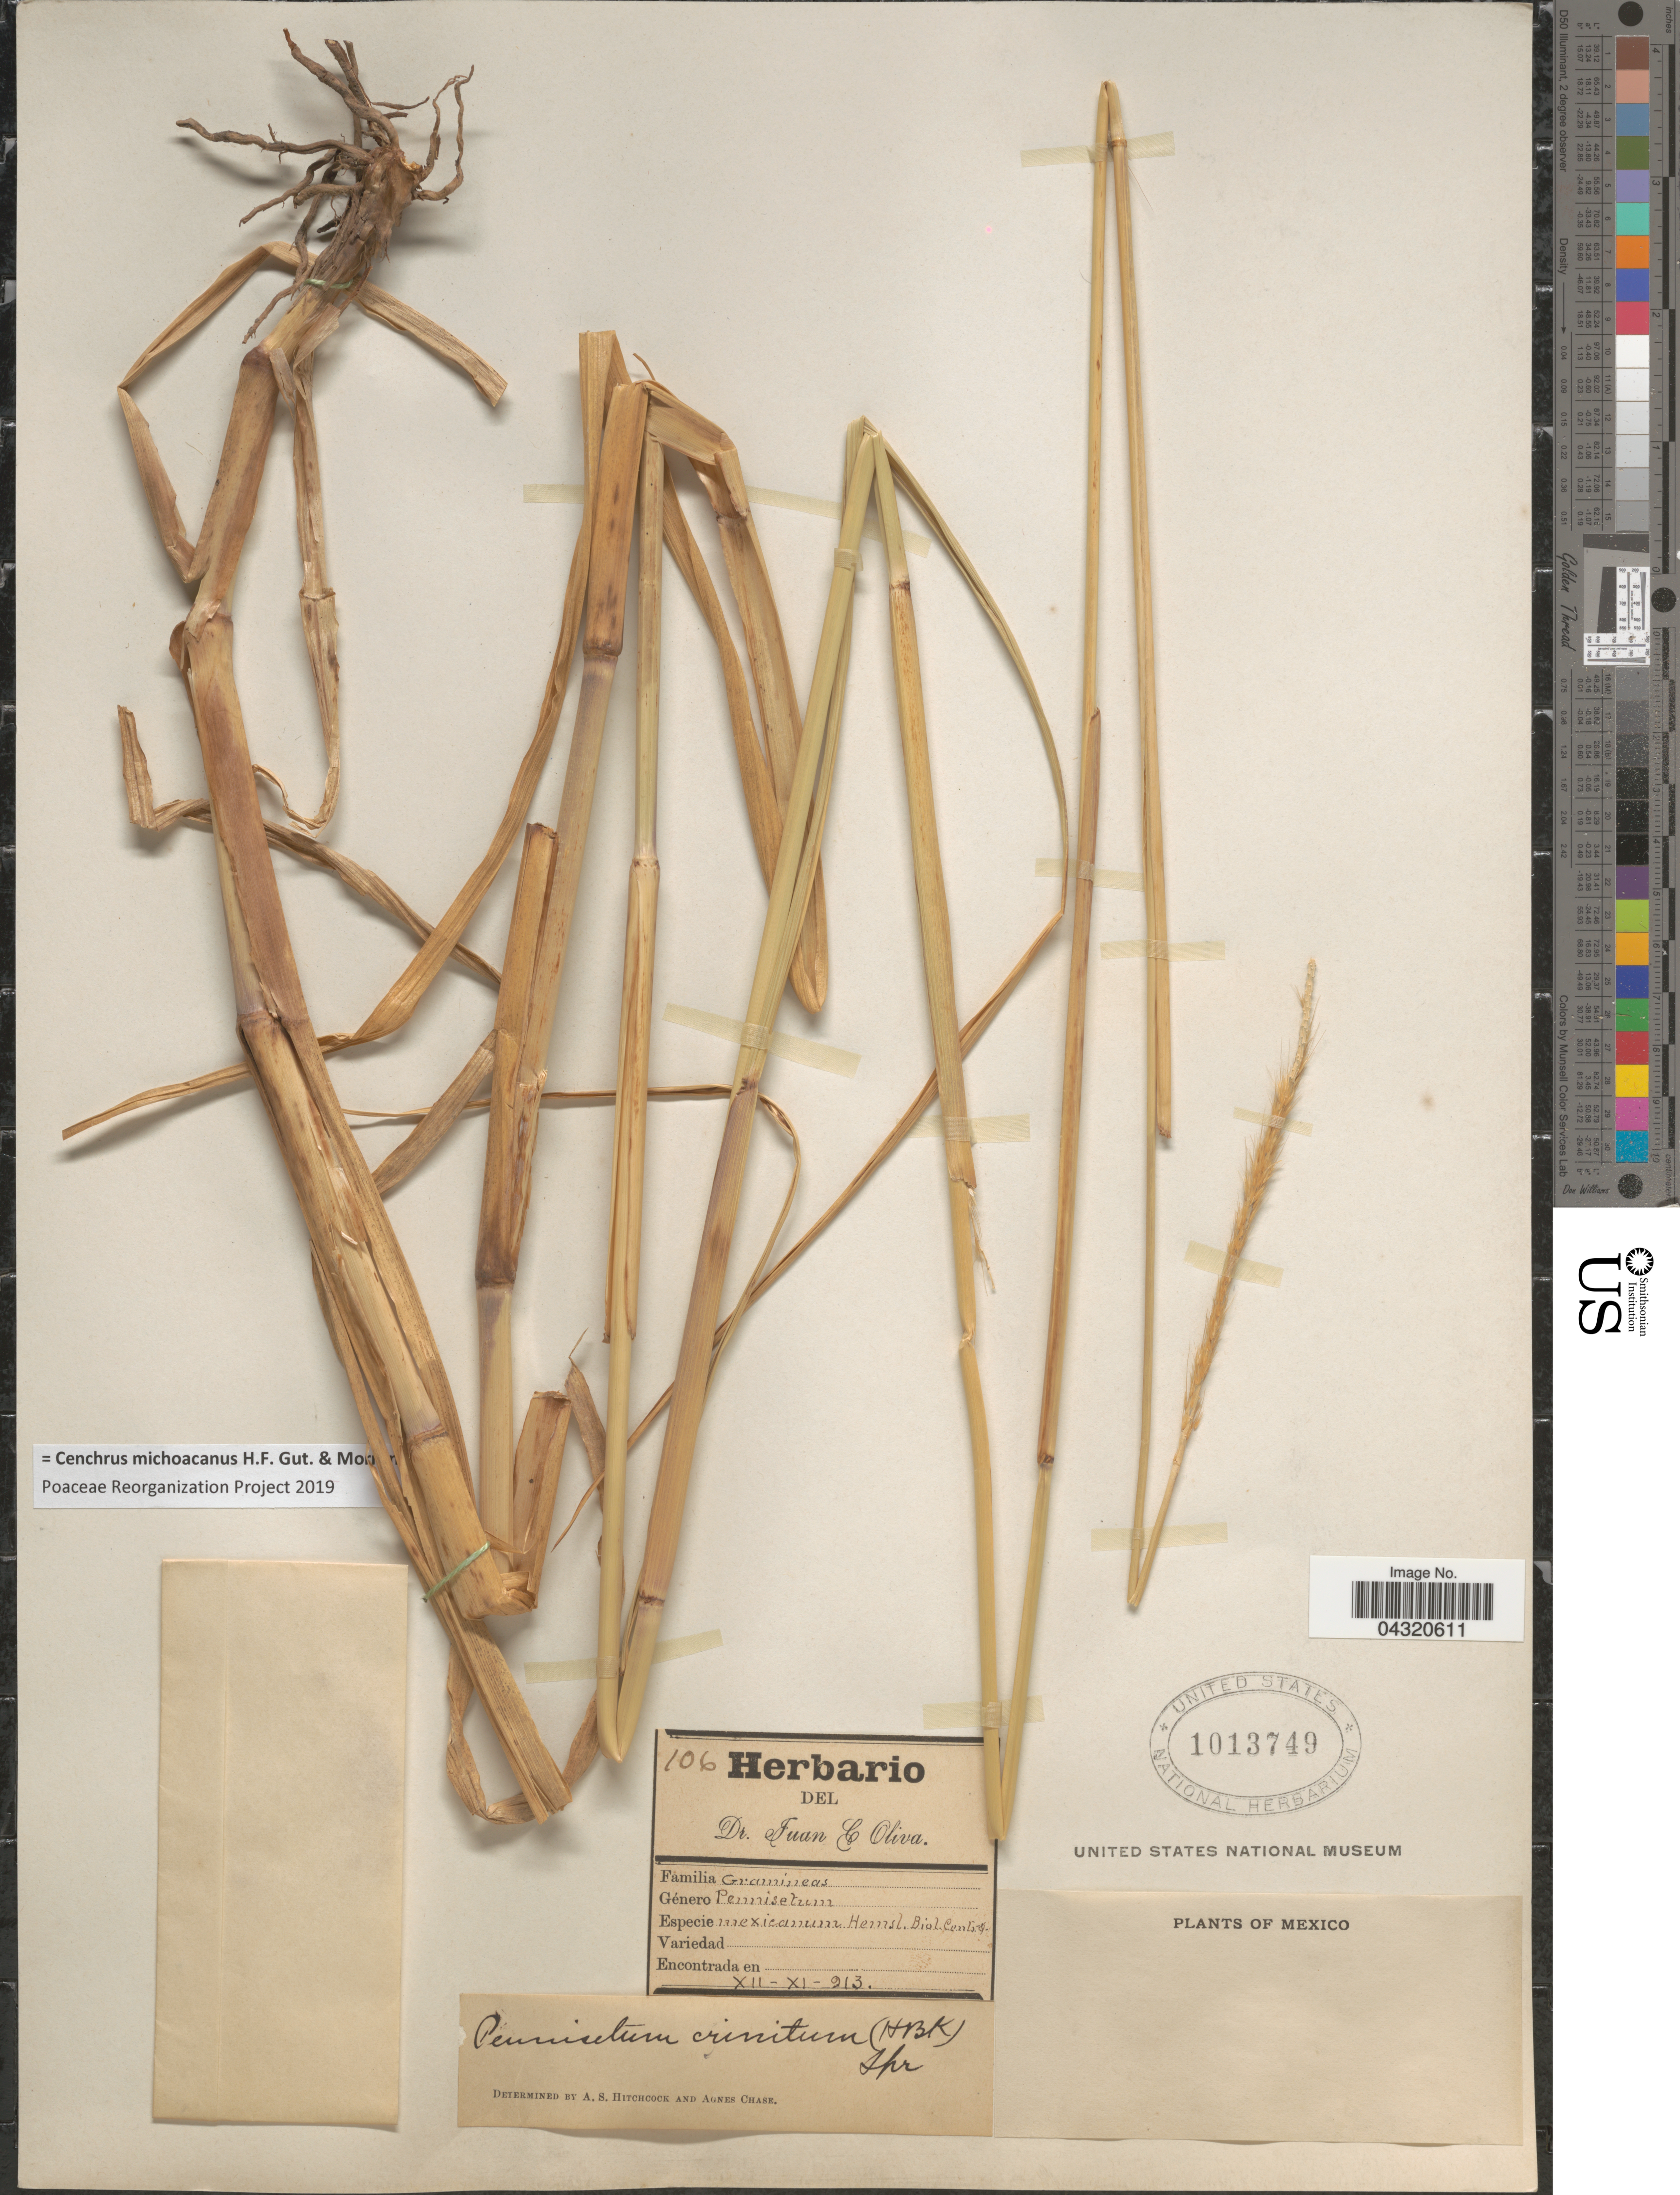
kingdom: Plantae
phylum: Tracheophyta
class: Liliopsida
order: Poales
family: Poaceae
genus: Cenchrus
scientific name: Cenchrus michoacanus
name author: H.F. Gut. & Morrone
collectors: ex herb. J.C. Oliva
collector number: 106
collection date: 1913-11/1913-12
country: Mexico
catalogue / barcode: US 1013749